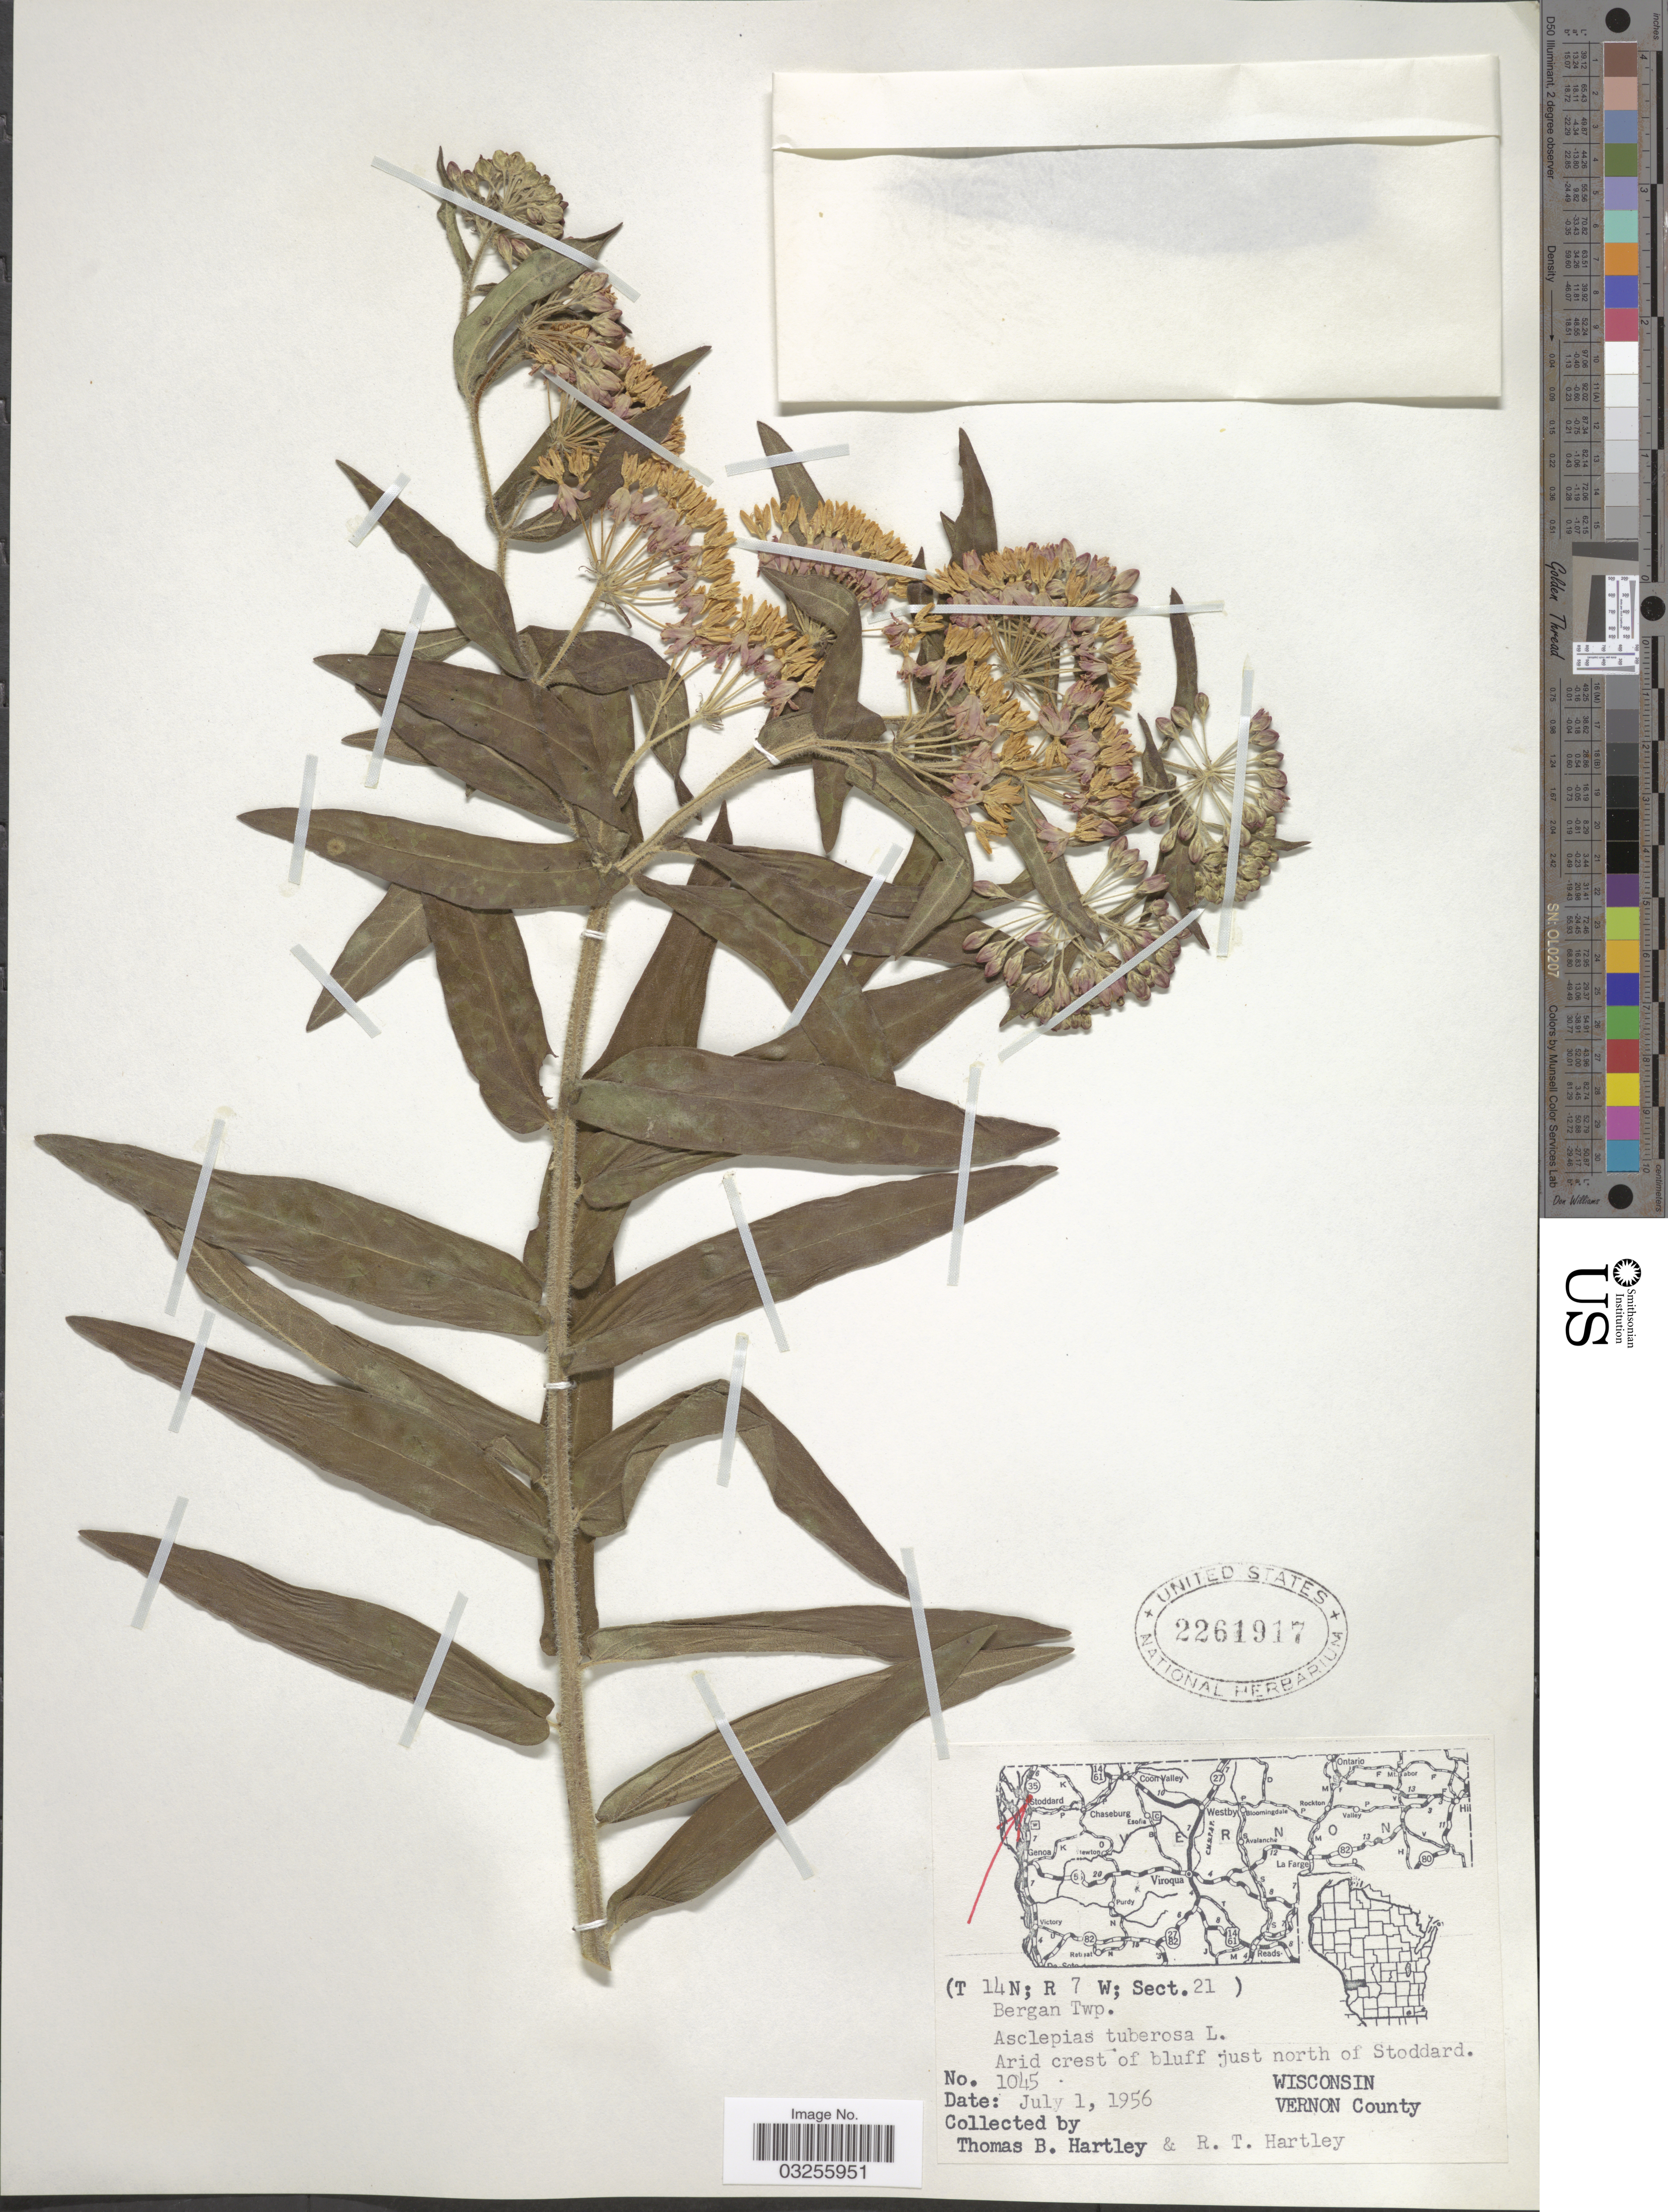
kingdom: Plantae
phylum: Tracheophyta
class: Magnoliopsida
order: Gentianales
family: Apocynaceae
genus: Asclepias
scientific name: Asclepias tuberosa subsp. interior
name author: Woodson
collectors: T. Hartley & R. T. Hartley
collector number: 1045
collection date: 1956-07-01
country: United States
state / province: Wisconsin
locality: (T14N; R7W; Sect. 21). Bergan Twp. Arid crest of bluff just north of Stoddard. Vernon County.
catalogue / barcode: US 2261917